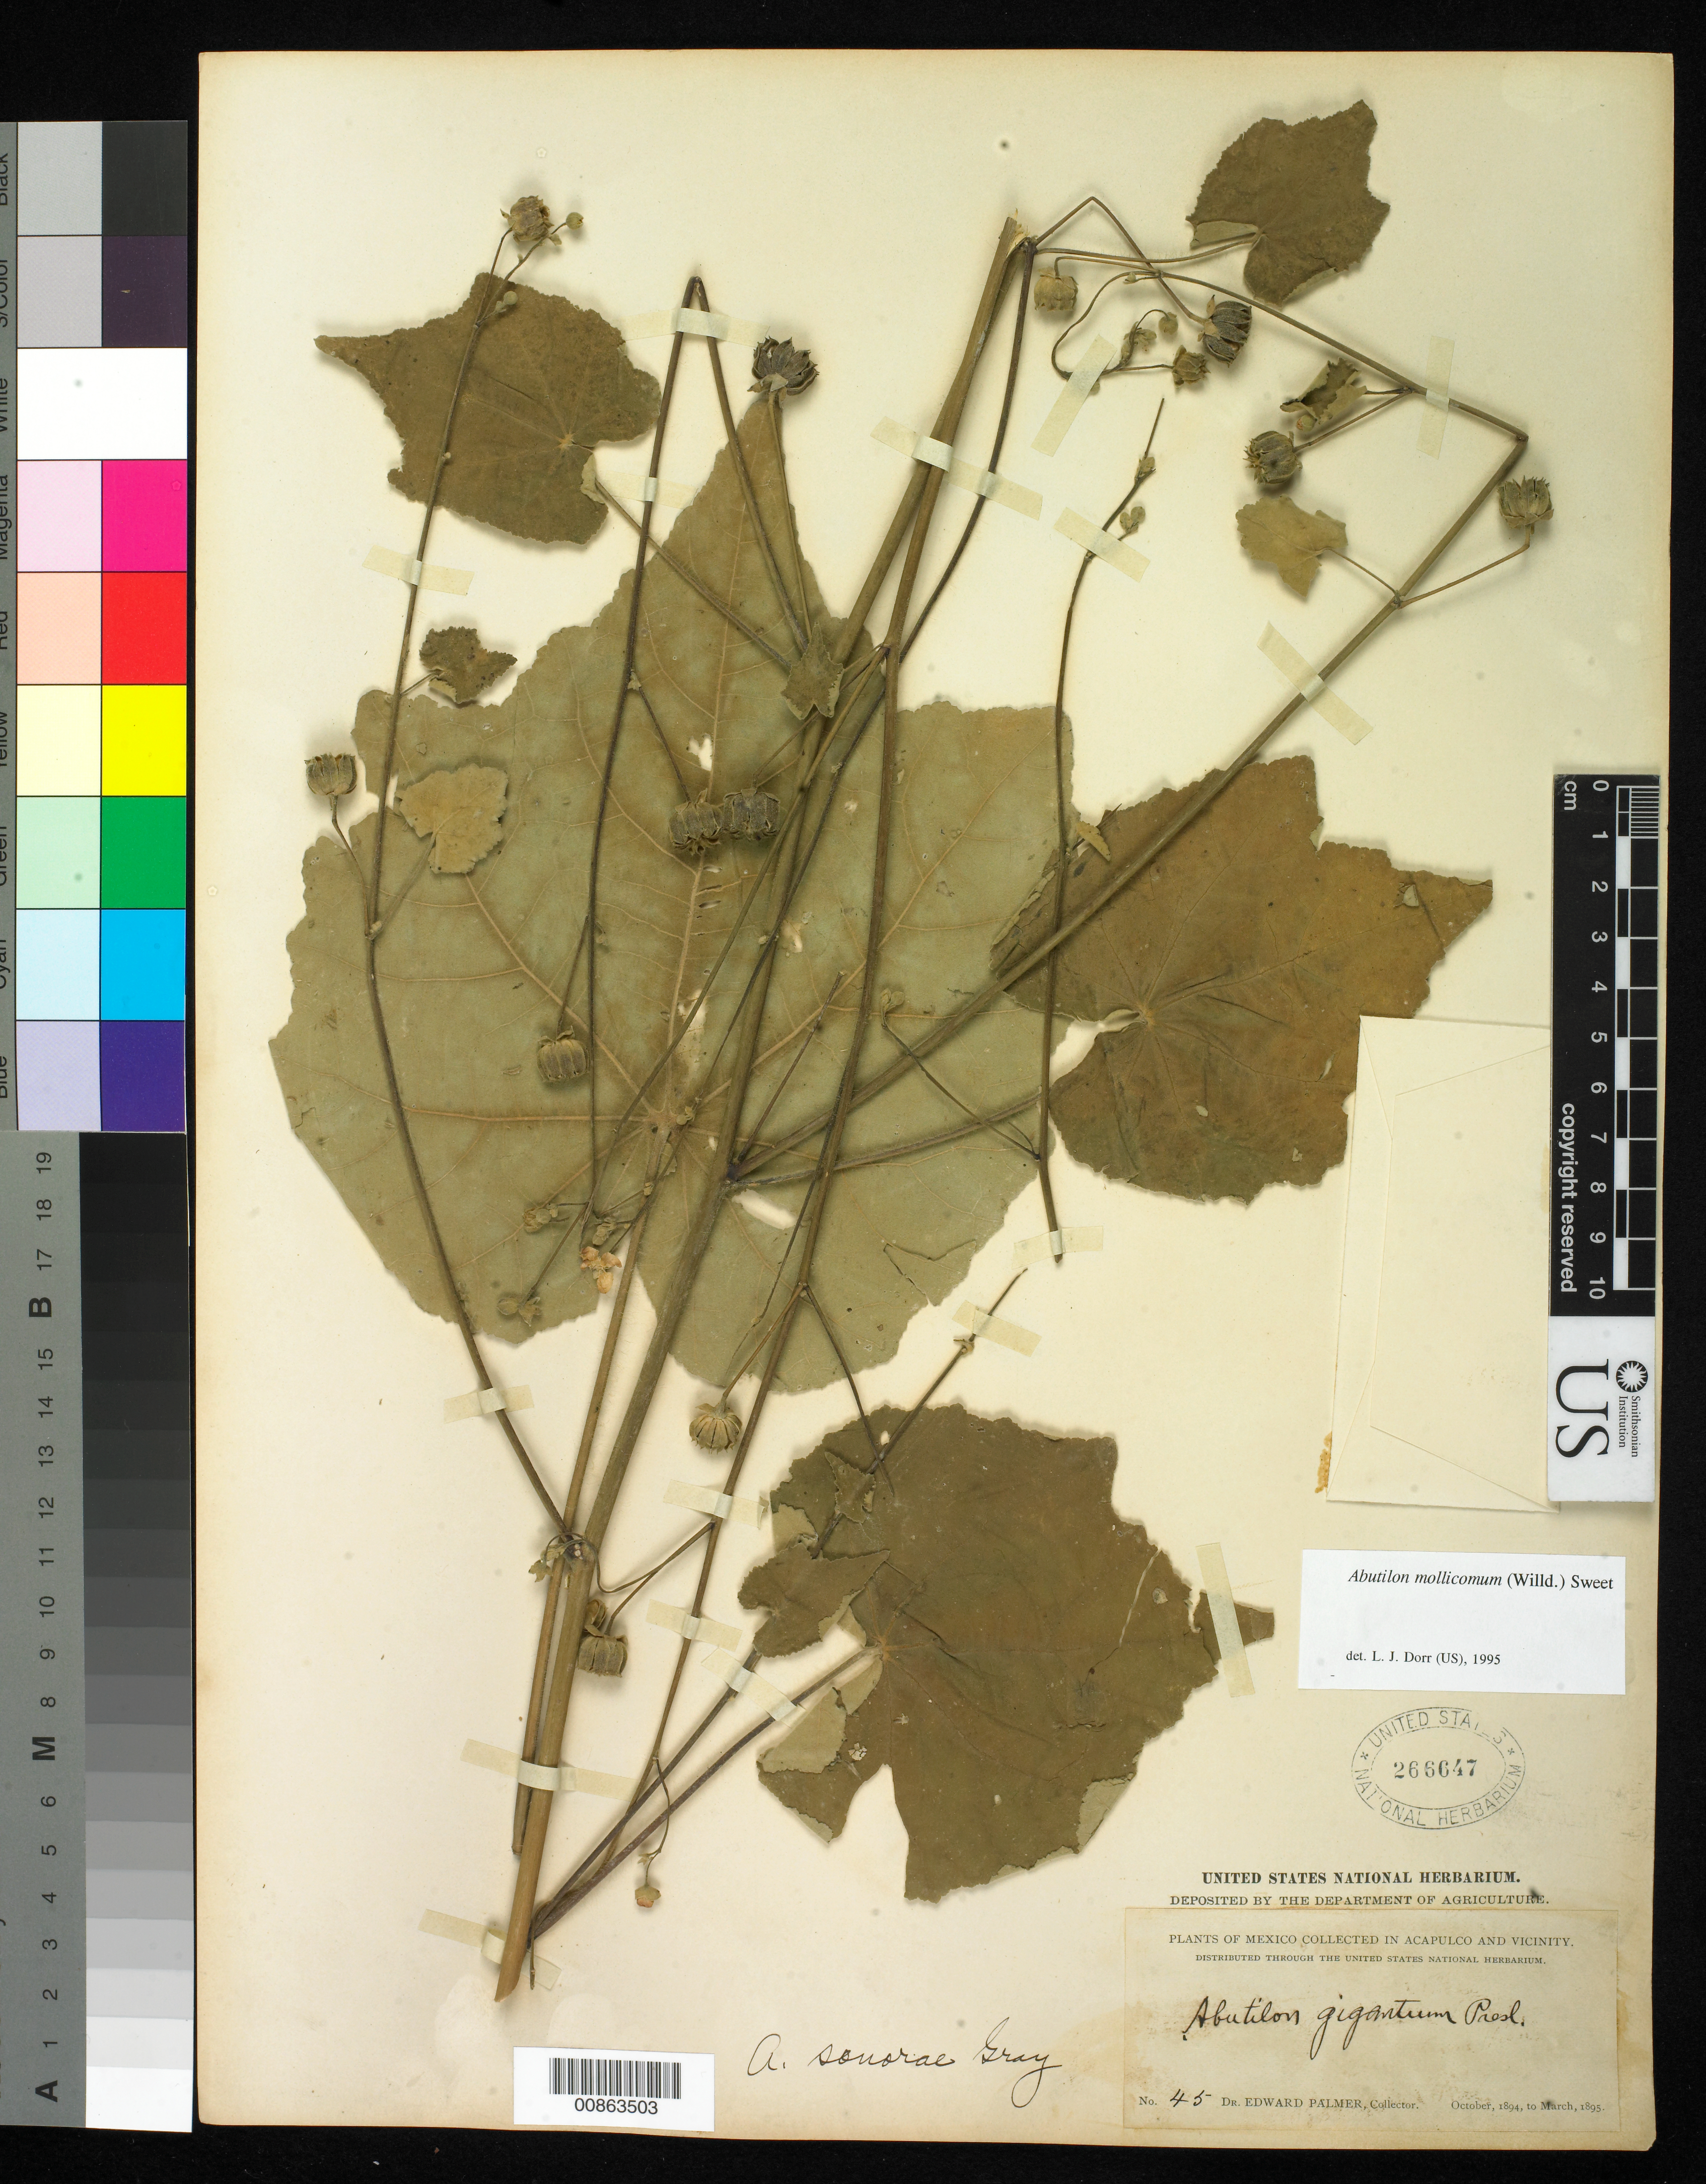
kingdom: Plantae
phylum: Tracheophyta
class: Magnoliopsida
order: Malvales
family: Malvaceae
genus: Abutilon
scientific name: Abutilon mollicomum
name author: (Willd.) Sweet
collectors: E. Palmer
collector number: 45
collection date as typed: Oct 1894 to -- Mar 1895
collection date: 1894-10/1895-03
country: Mexico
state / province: Guerrero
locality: Acapulco, Guerrero and vicinity.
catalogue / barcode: US 266647